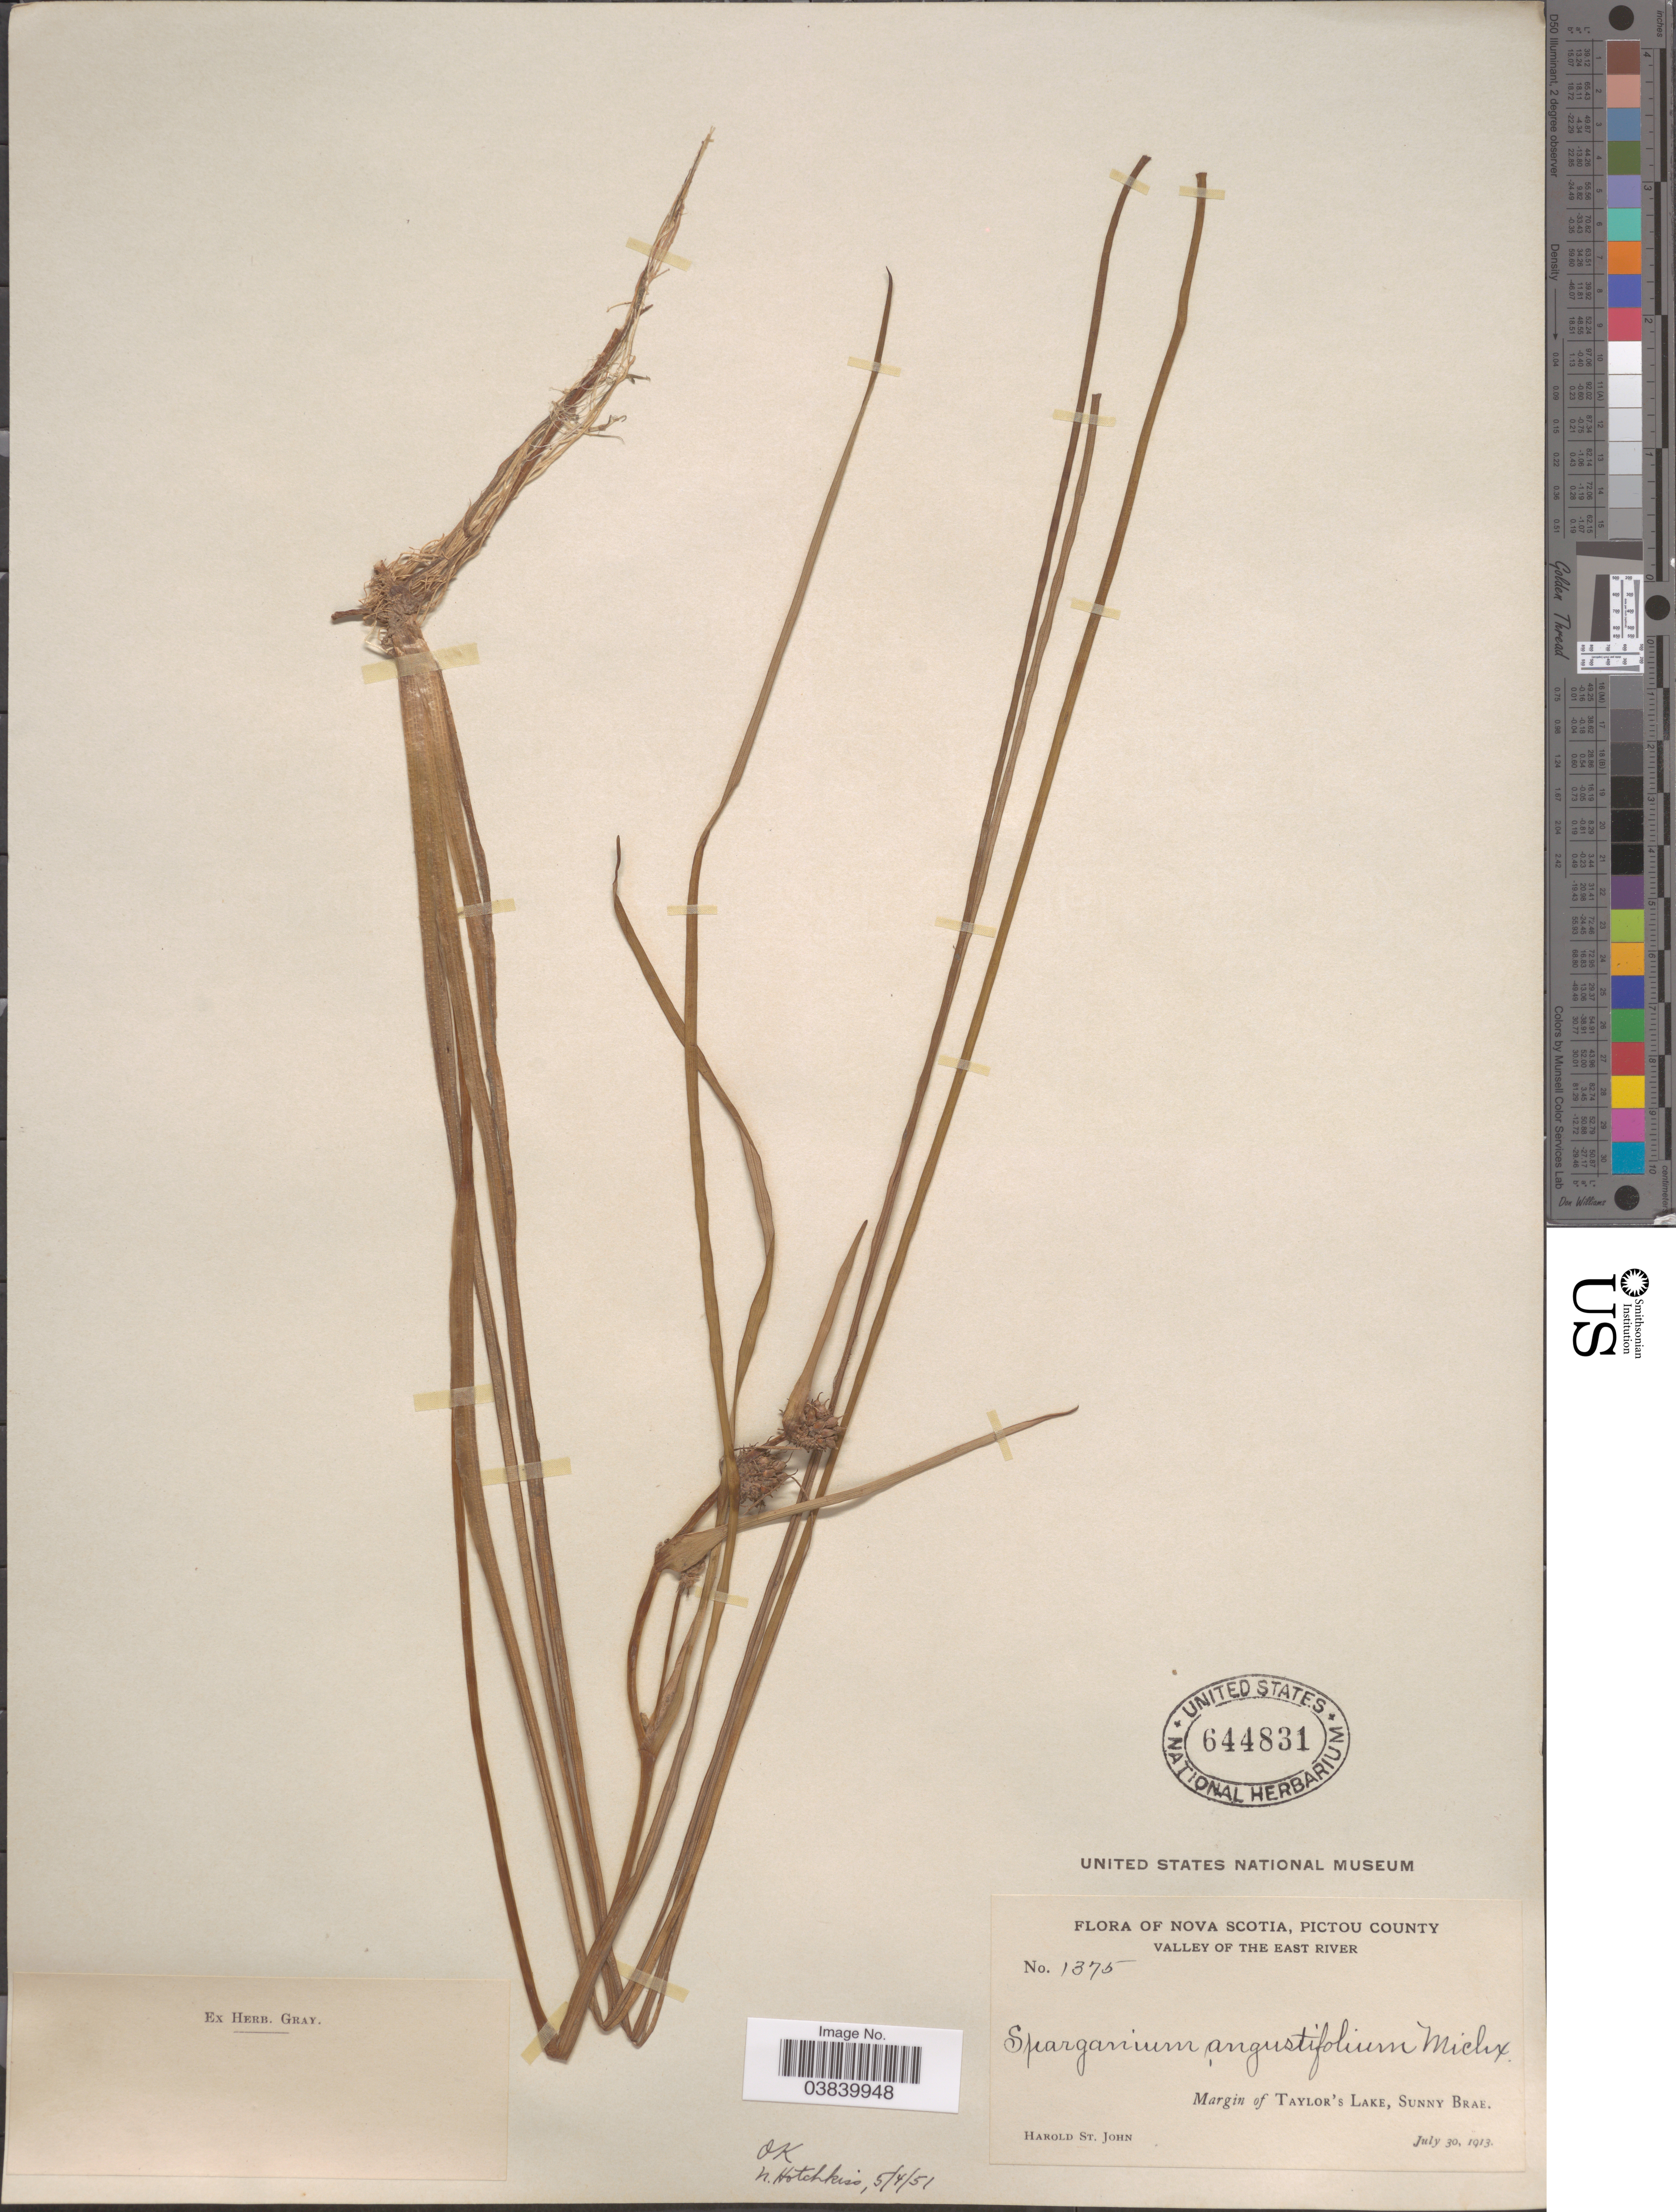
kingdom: Plantae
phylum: Tracheophyta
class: Liliopsida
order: Poales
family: Typhaceae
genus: Sparganium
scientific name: Sparganium angustifolium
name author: Michx.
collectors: H. St. John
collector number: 1375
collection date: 1913-07-30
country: Canada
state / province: Nova Scotia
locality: Pictou County. Valley of the East River. Margin of Taylor's Lake, Sunny Brae.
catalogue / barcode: US 644831